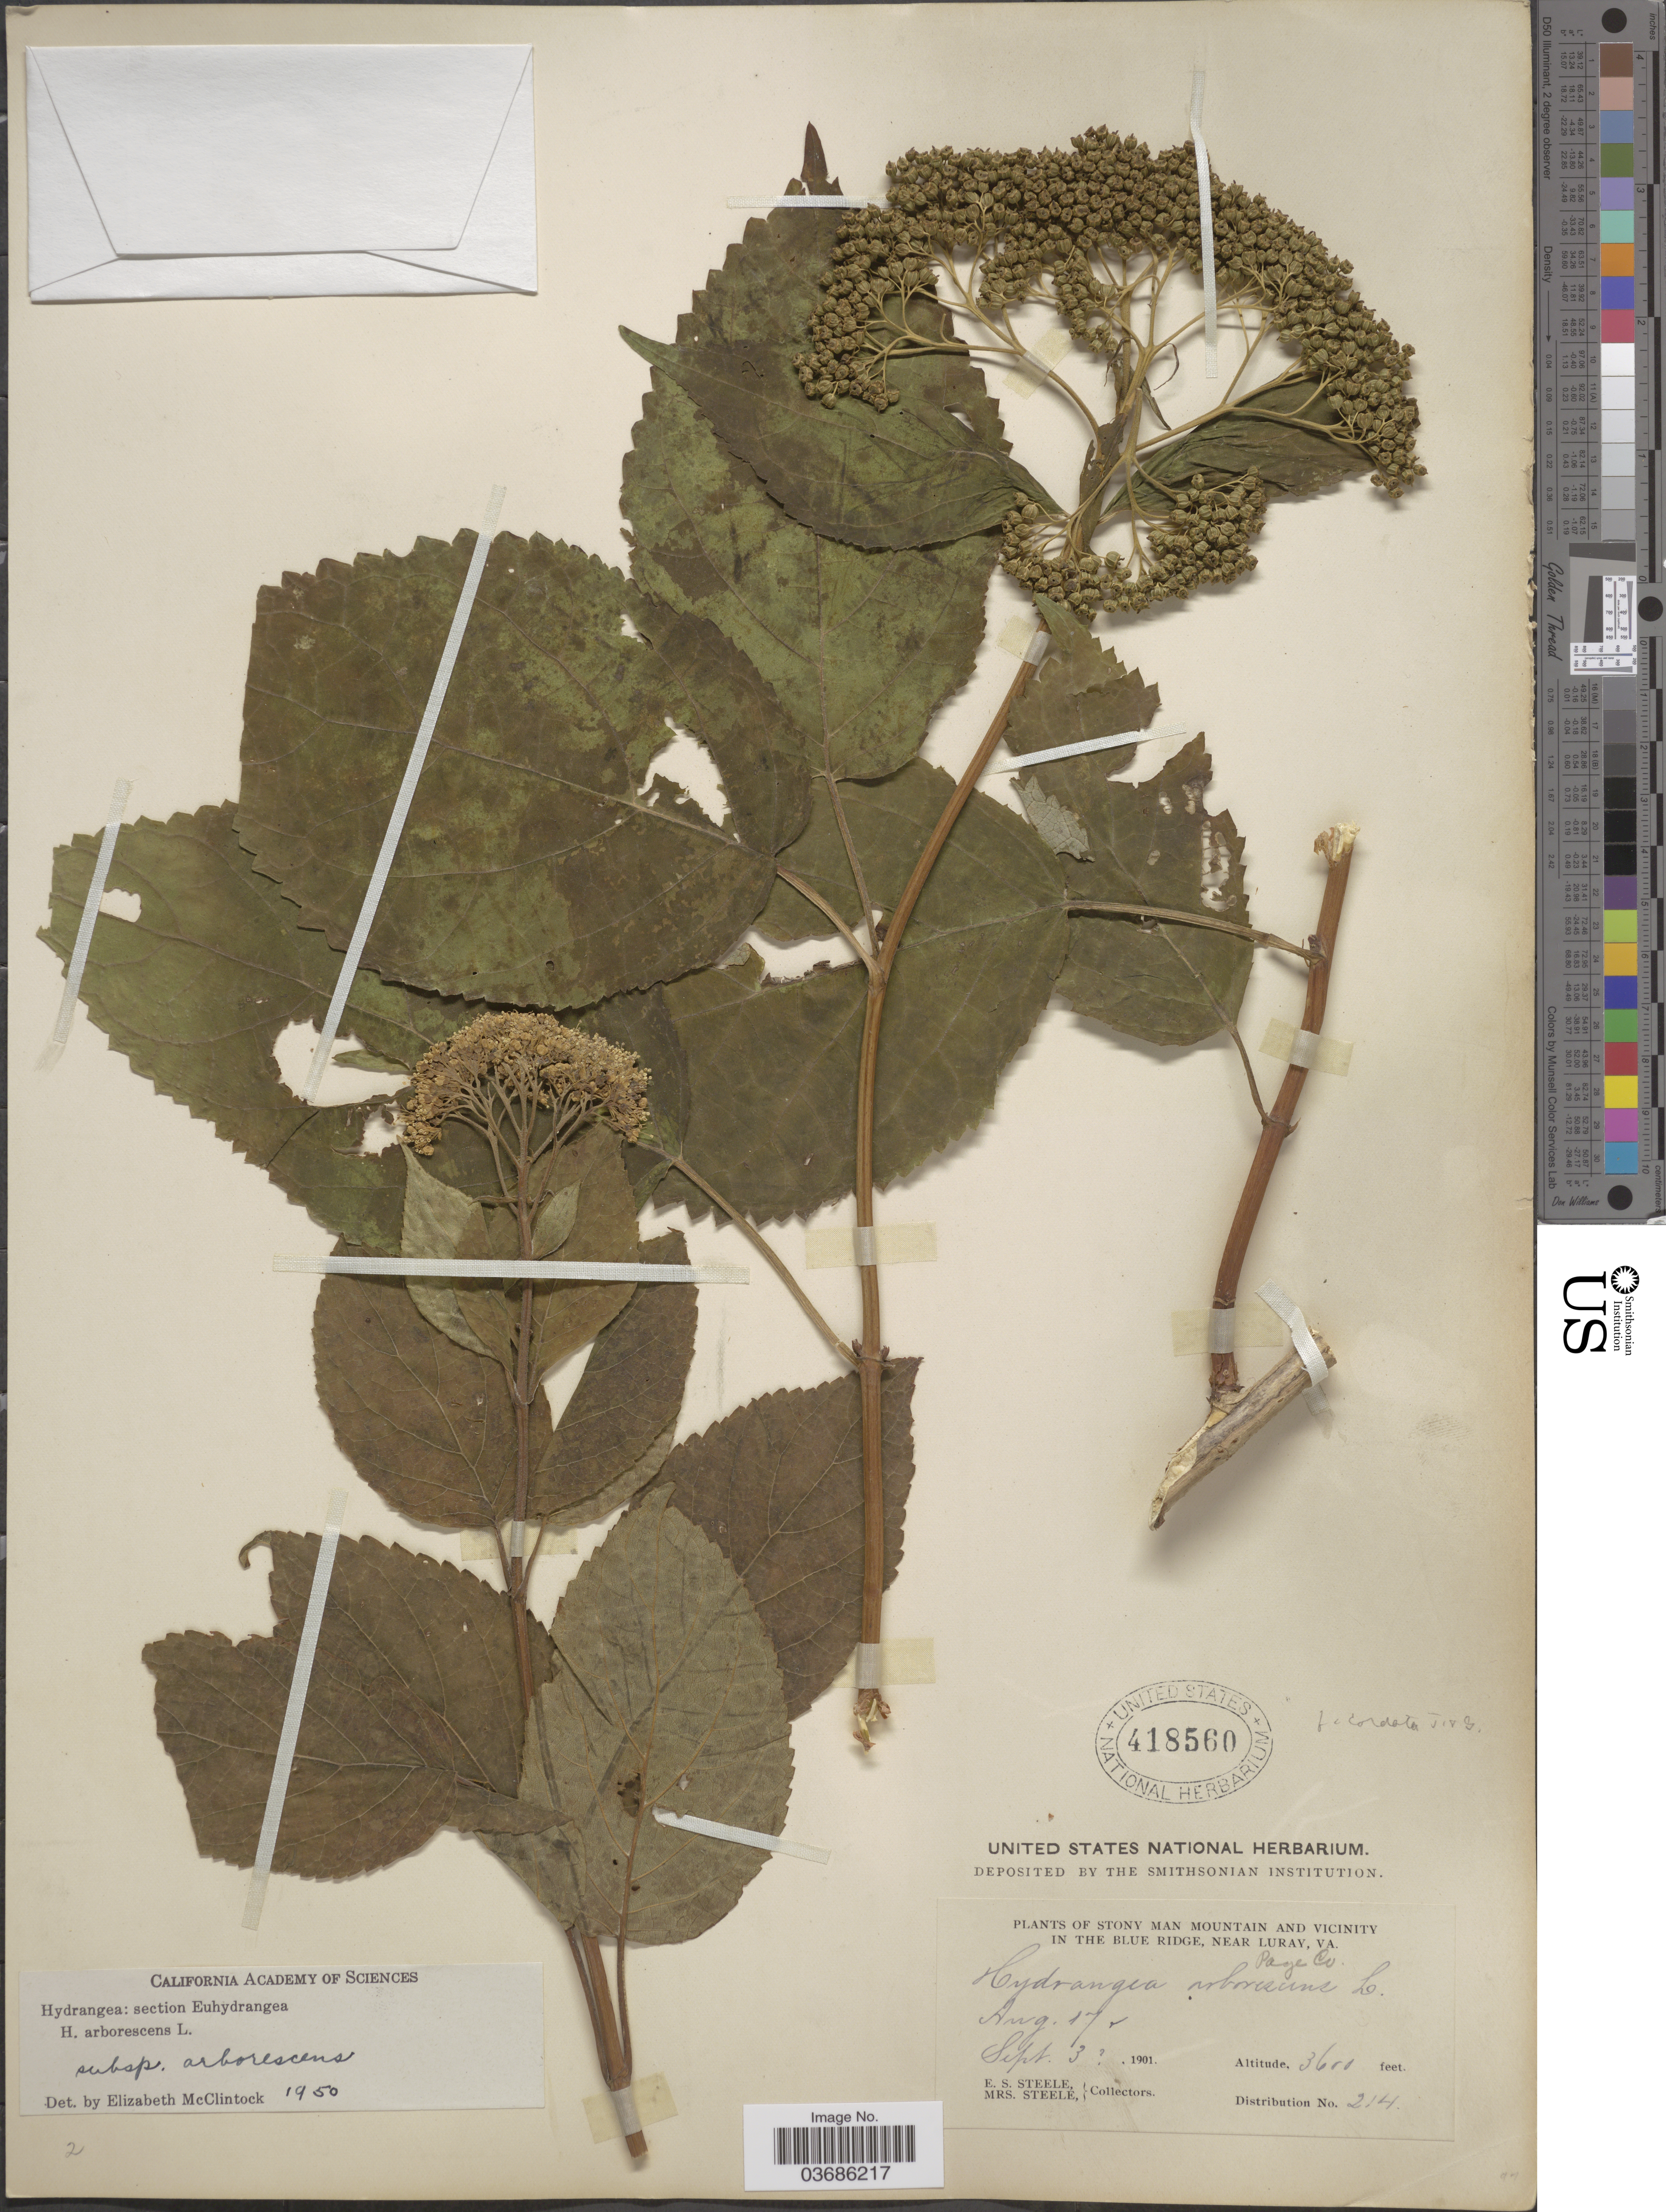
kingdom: Plantae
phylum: Tracheophyta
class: Magnoliopsida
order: Cornales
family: Hydrangeaceae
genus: Hydrangea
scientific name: Hydrangea arborescens subsp. arborescens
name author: L.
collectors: E. Steele & Mrs. E. S. Steele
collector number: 214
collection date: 1901-08-17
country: United States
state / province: Virginia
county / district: Page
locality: Stony Man Mountain and Vicinity in the Blue Ridge, near Luray. Page Co.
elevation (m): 1097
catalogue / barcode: US 418560